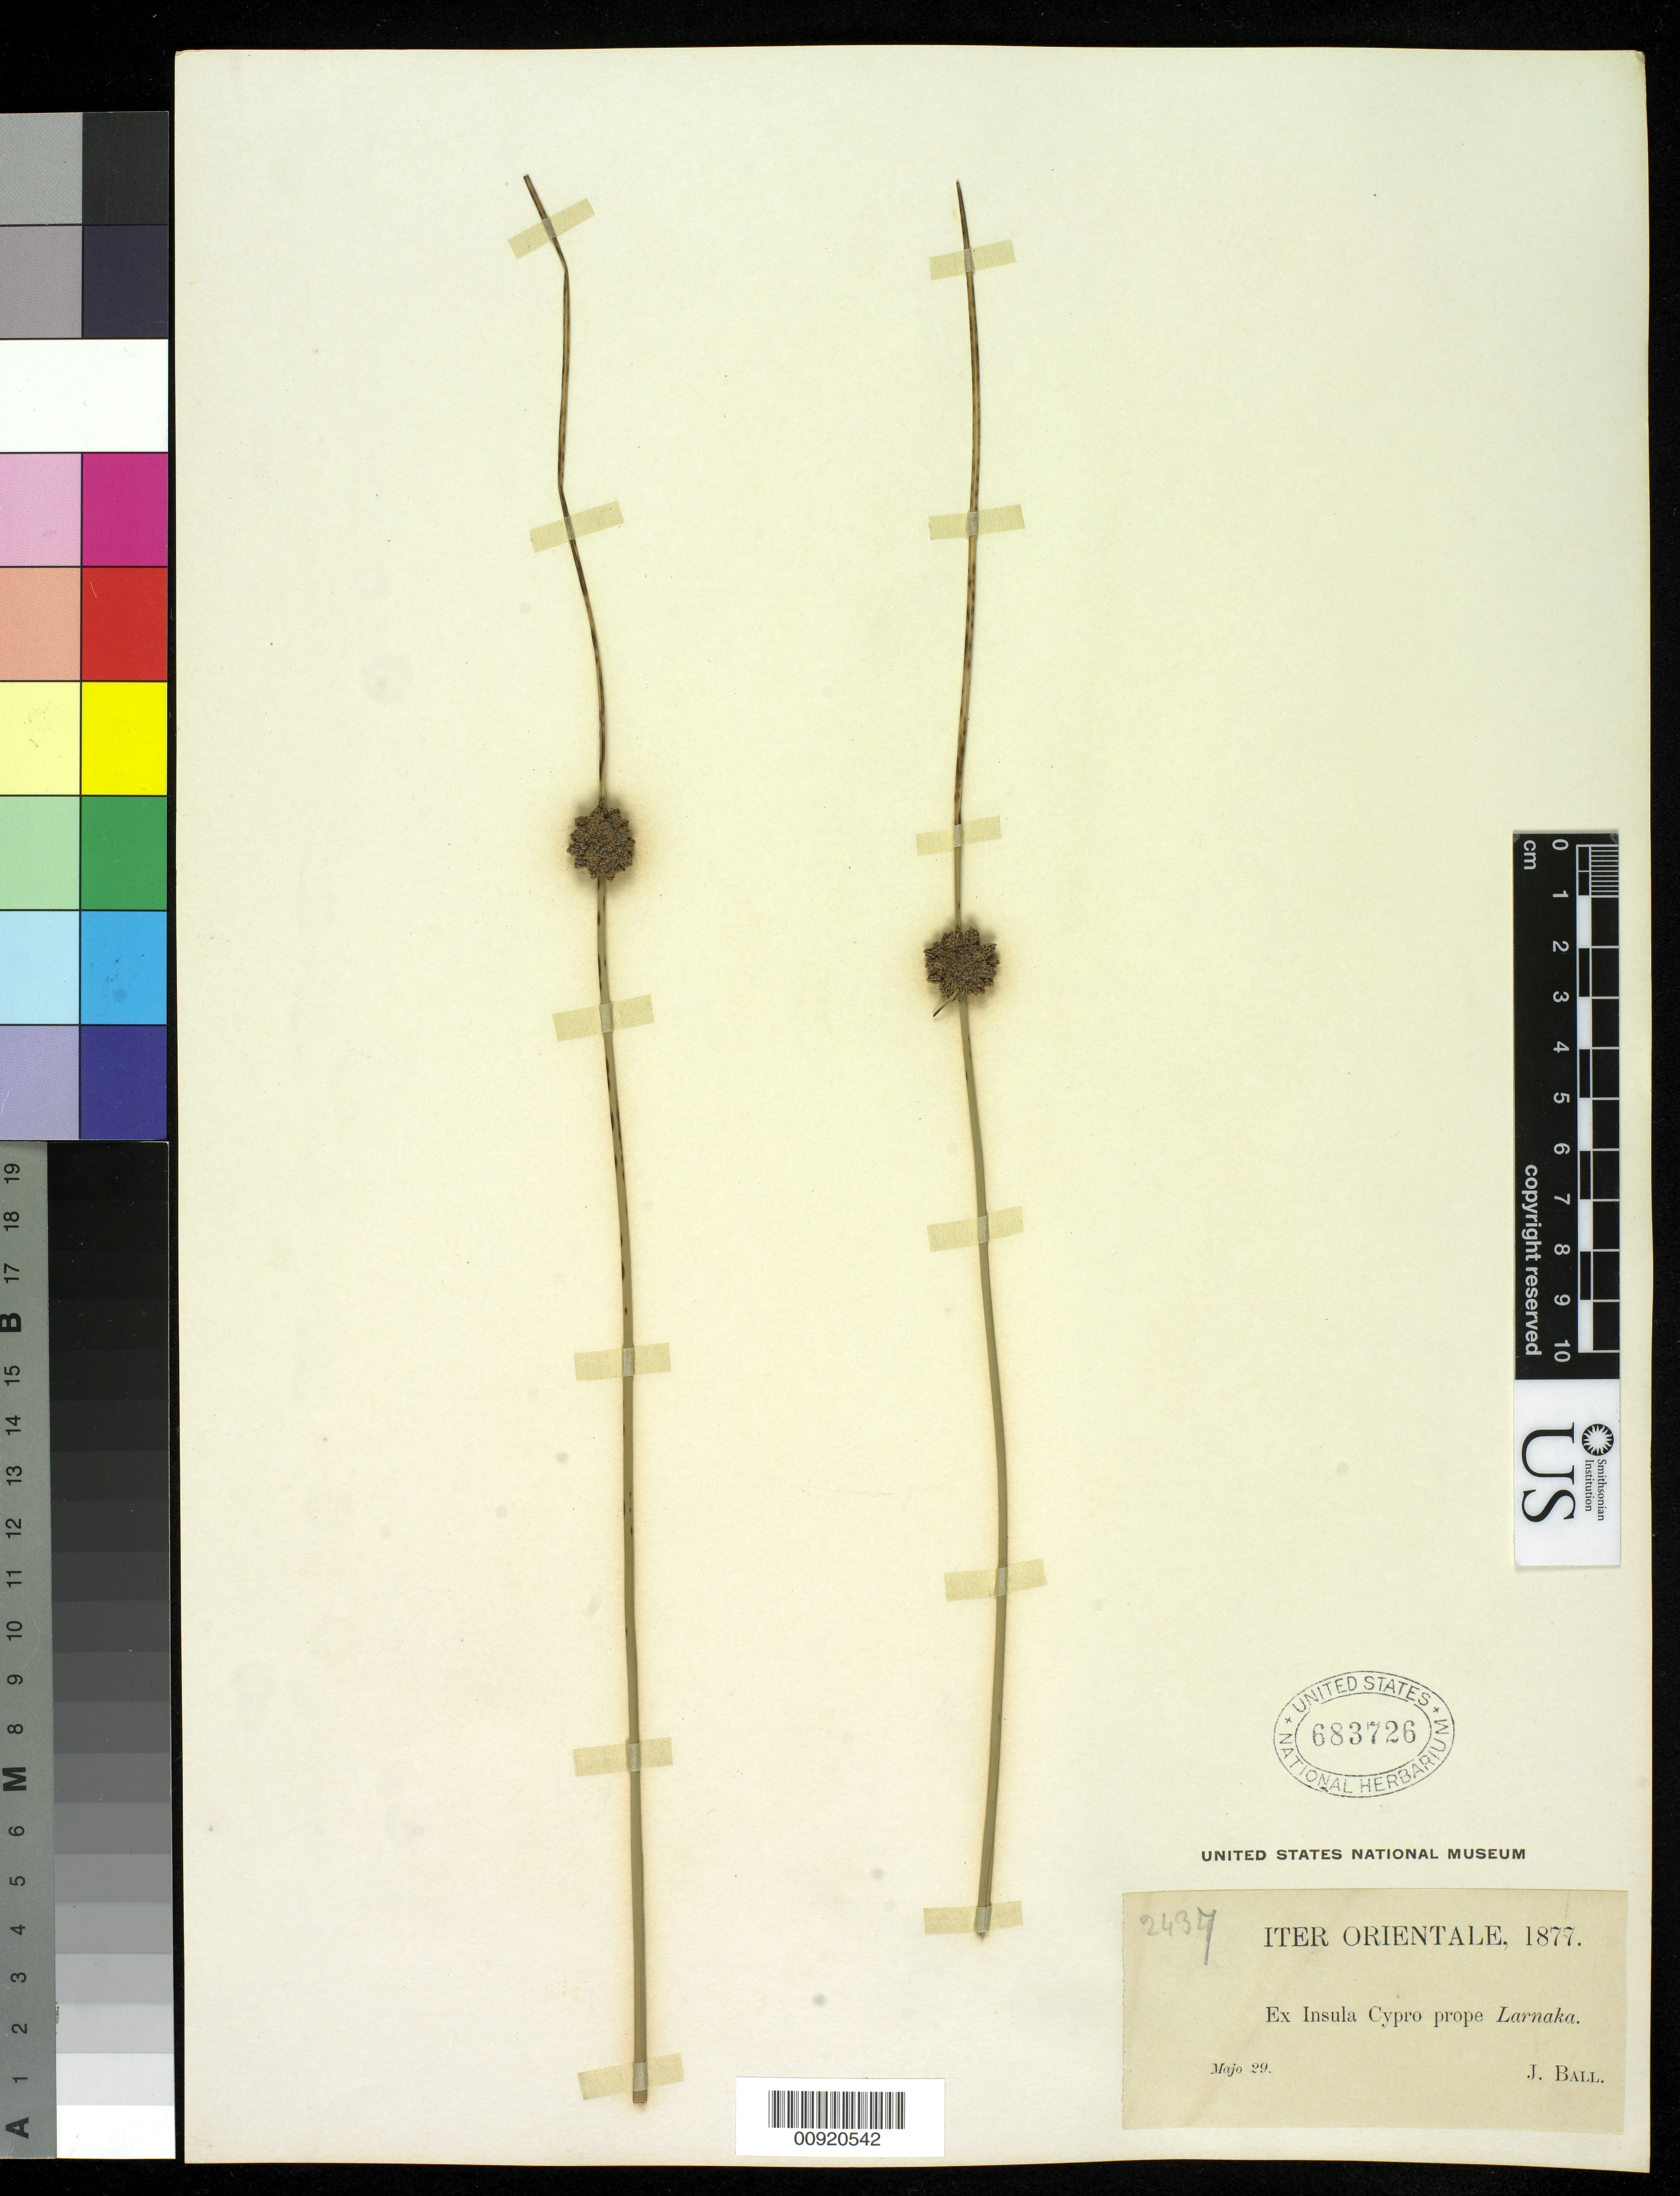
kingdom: Plantae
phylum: Tracheophyta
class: Liliopsida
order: Poales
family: Cyperaceae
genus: Scirpoides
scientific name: Scirpoides holoschoenus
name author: (L.) Soják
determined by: Strong, M. T., (US), Smithsonian Institution - National Museum of Natural History (UNITED STATES)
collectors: J. Ball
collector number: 2347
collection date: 1877-05-29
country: Cyprus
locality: Cyorus. Ex Insula Cypro prope Larnaka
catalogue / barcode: US 683726